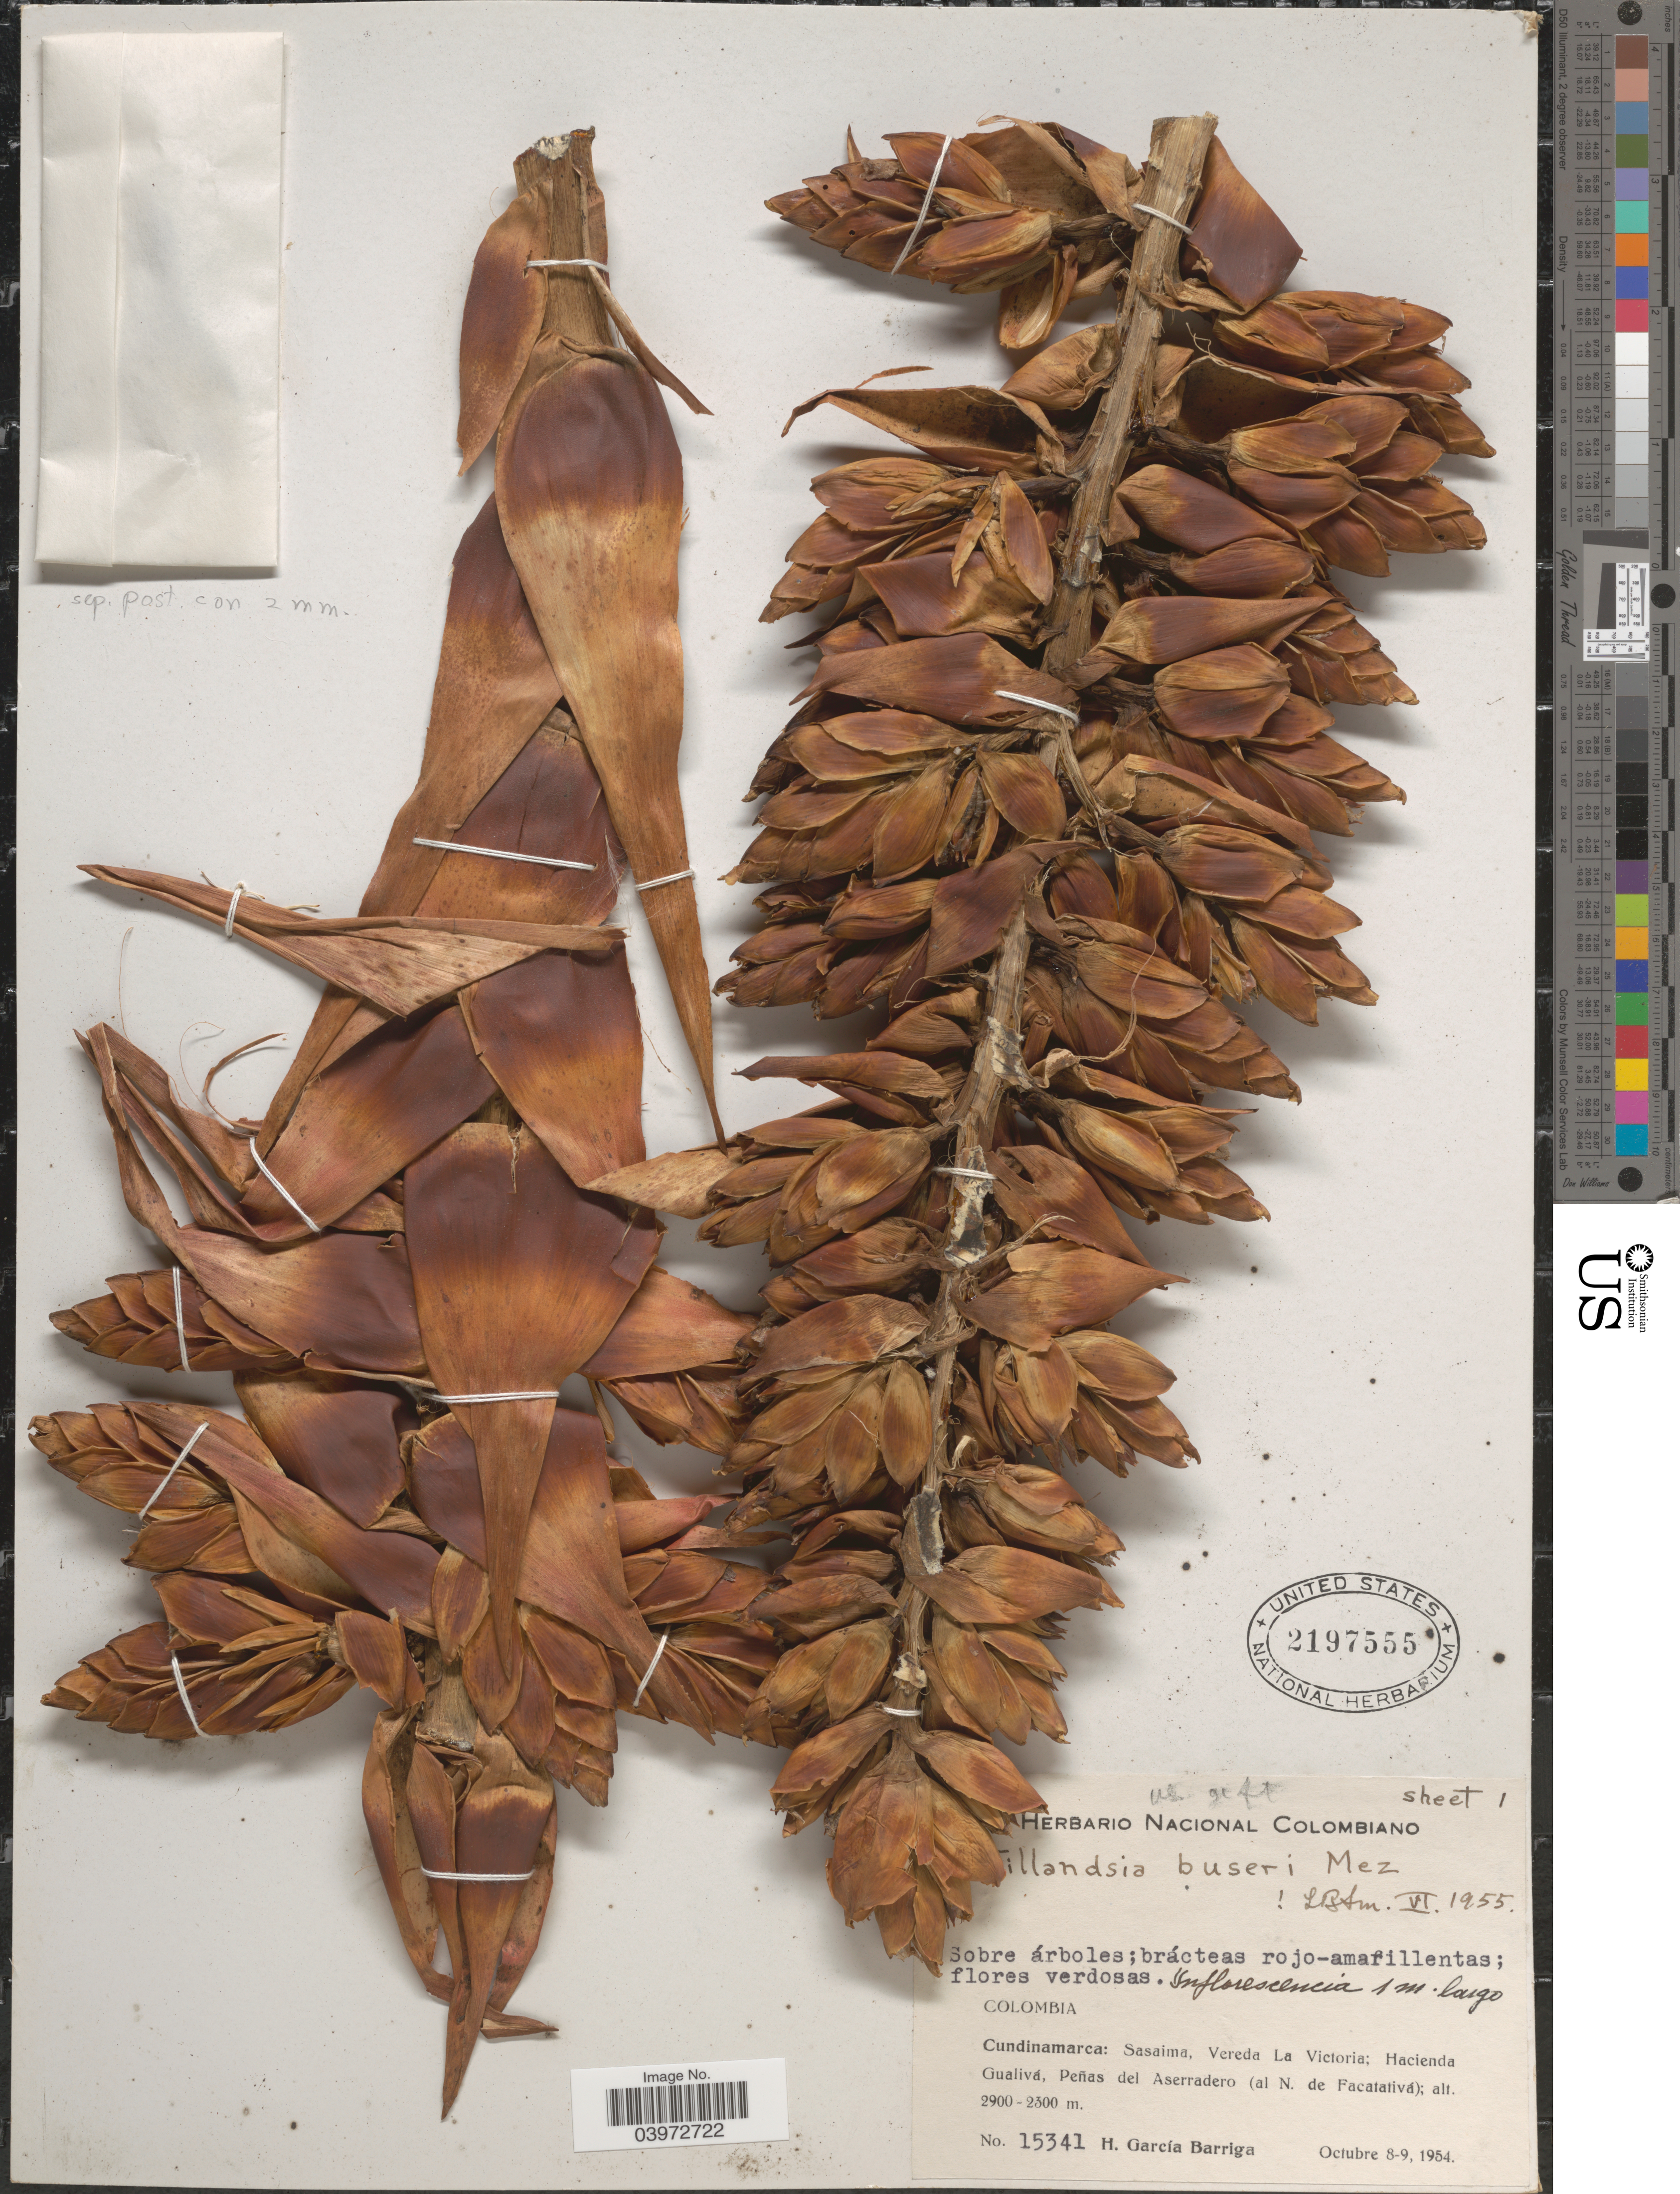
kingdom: Plantae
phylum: Tracheophyta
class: Liliopsida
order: Poales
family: Bromeliaceae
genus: Tillandsia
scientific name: Tillandsia buseri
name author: Mez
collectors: H. García Barriga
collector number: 15341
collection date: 1954-10-08/1954-10-09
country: Colombia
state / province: Cundinamarca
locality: Sasaima, Vereda La Victoria: Hacienda Gualivá, Peñas del Aserradero (al N. de Facatativá).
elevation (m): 2300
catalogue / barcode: US 2197555